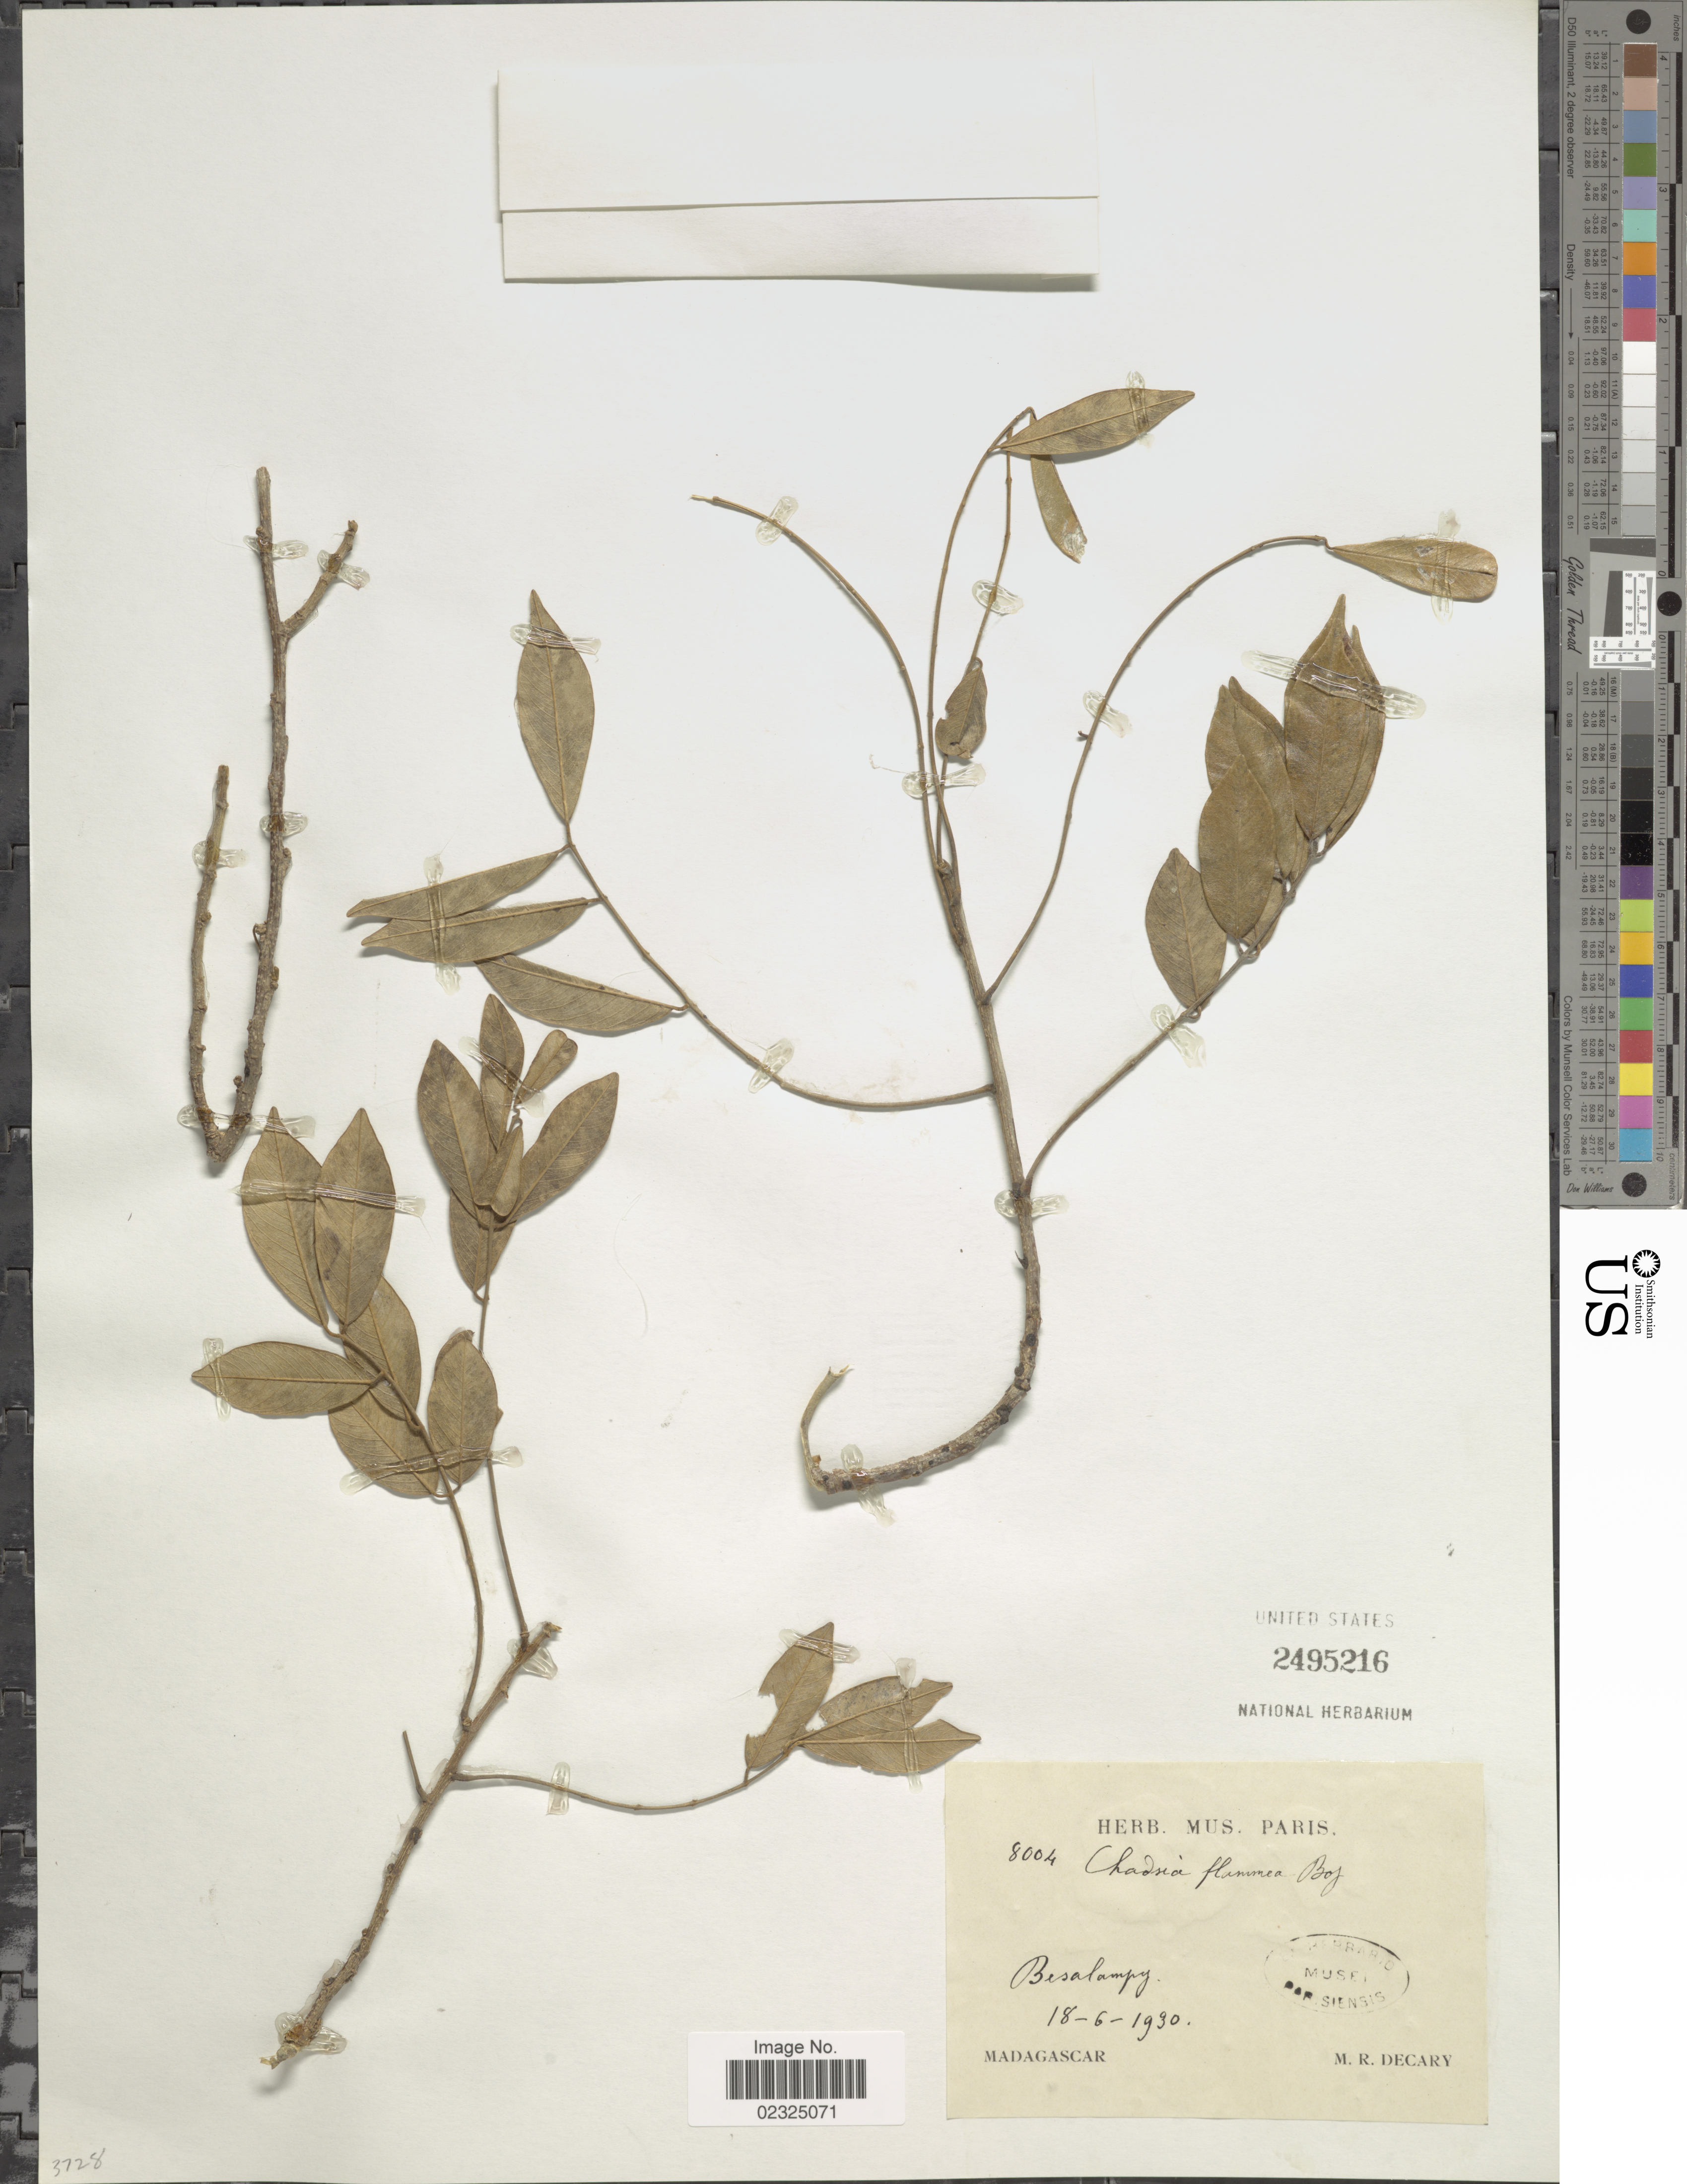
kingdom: Plantae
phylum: Tracheophyta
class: Magnoliopsida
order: Fabales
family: Fabaceae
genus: Chadsia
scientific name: Chadsia flammea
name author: Bojer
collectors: R. Decary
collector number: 8004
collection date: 1930-06-18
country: Madagascar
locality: Besalampy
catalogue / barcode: US 2495216